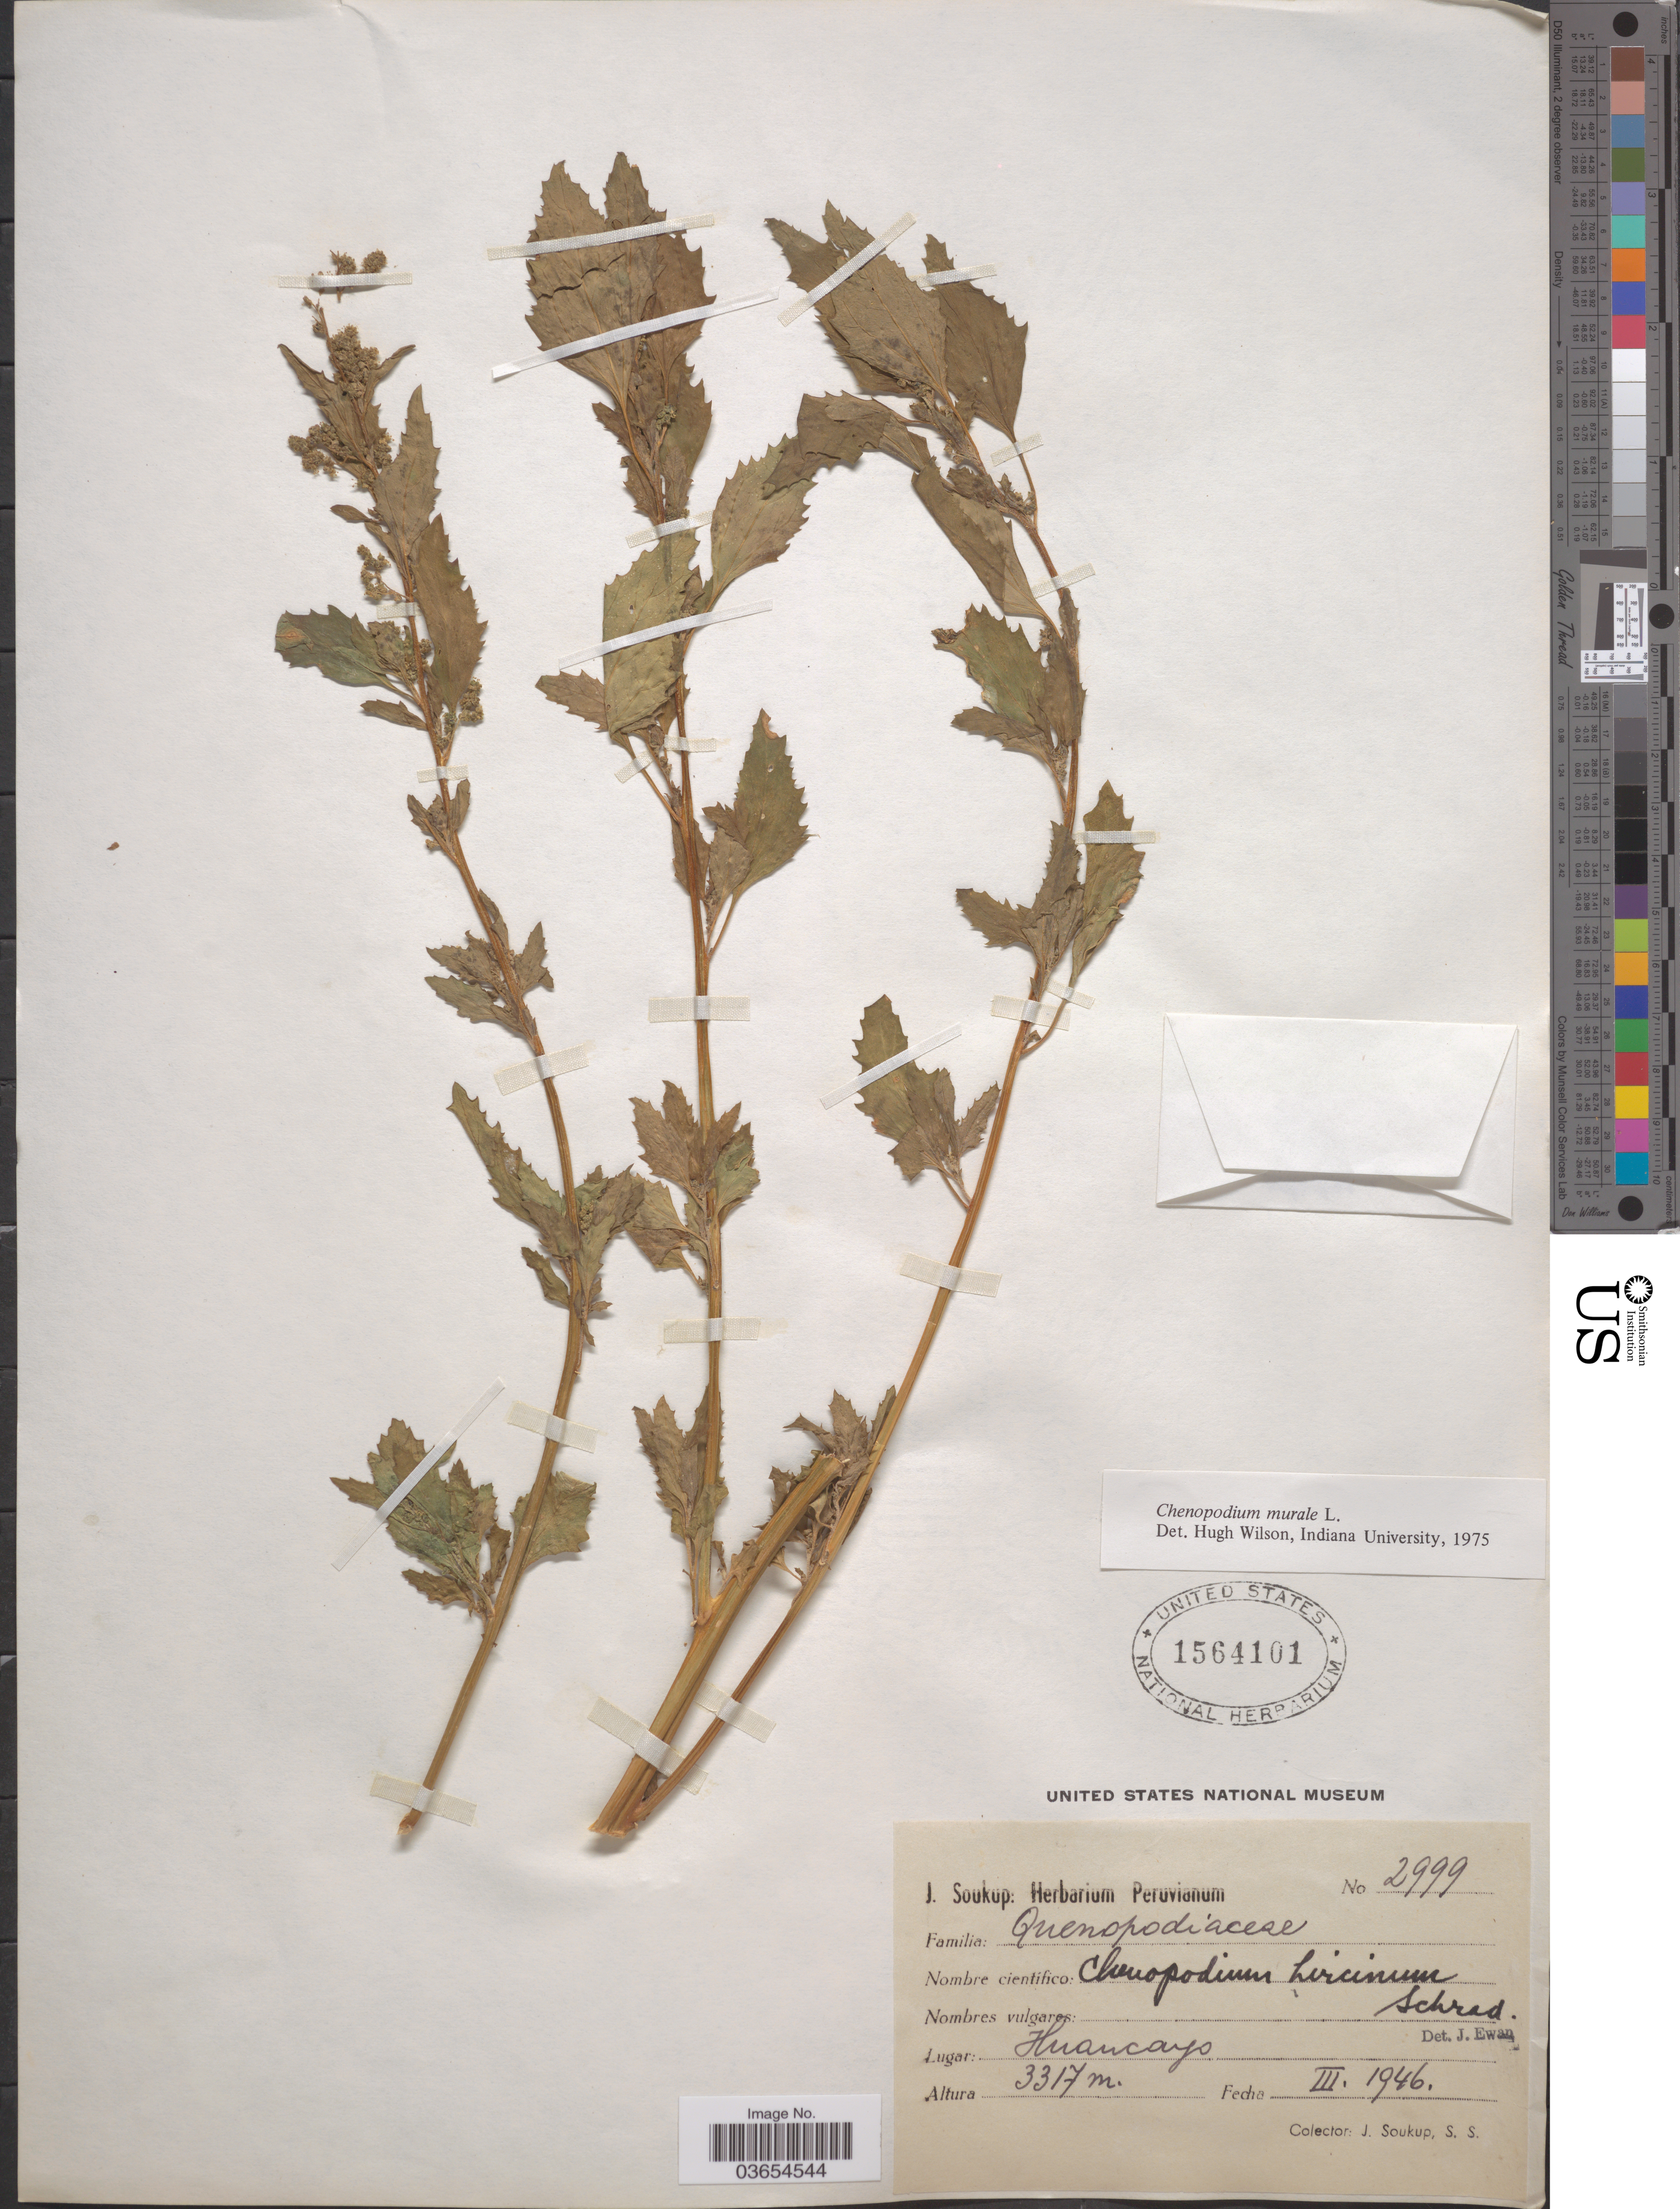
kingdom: Plantae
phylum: Tracheophyta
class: Magnoliopsida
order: Caryophyllales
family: Amaranthaceae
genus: Chenopodium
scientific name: Chenopodium murale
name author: L.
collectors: J. Soukup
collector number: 2999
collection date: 1946-03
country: Peru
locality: Huancayo.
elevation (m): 3317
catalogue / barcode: US 1564101